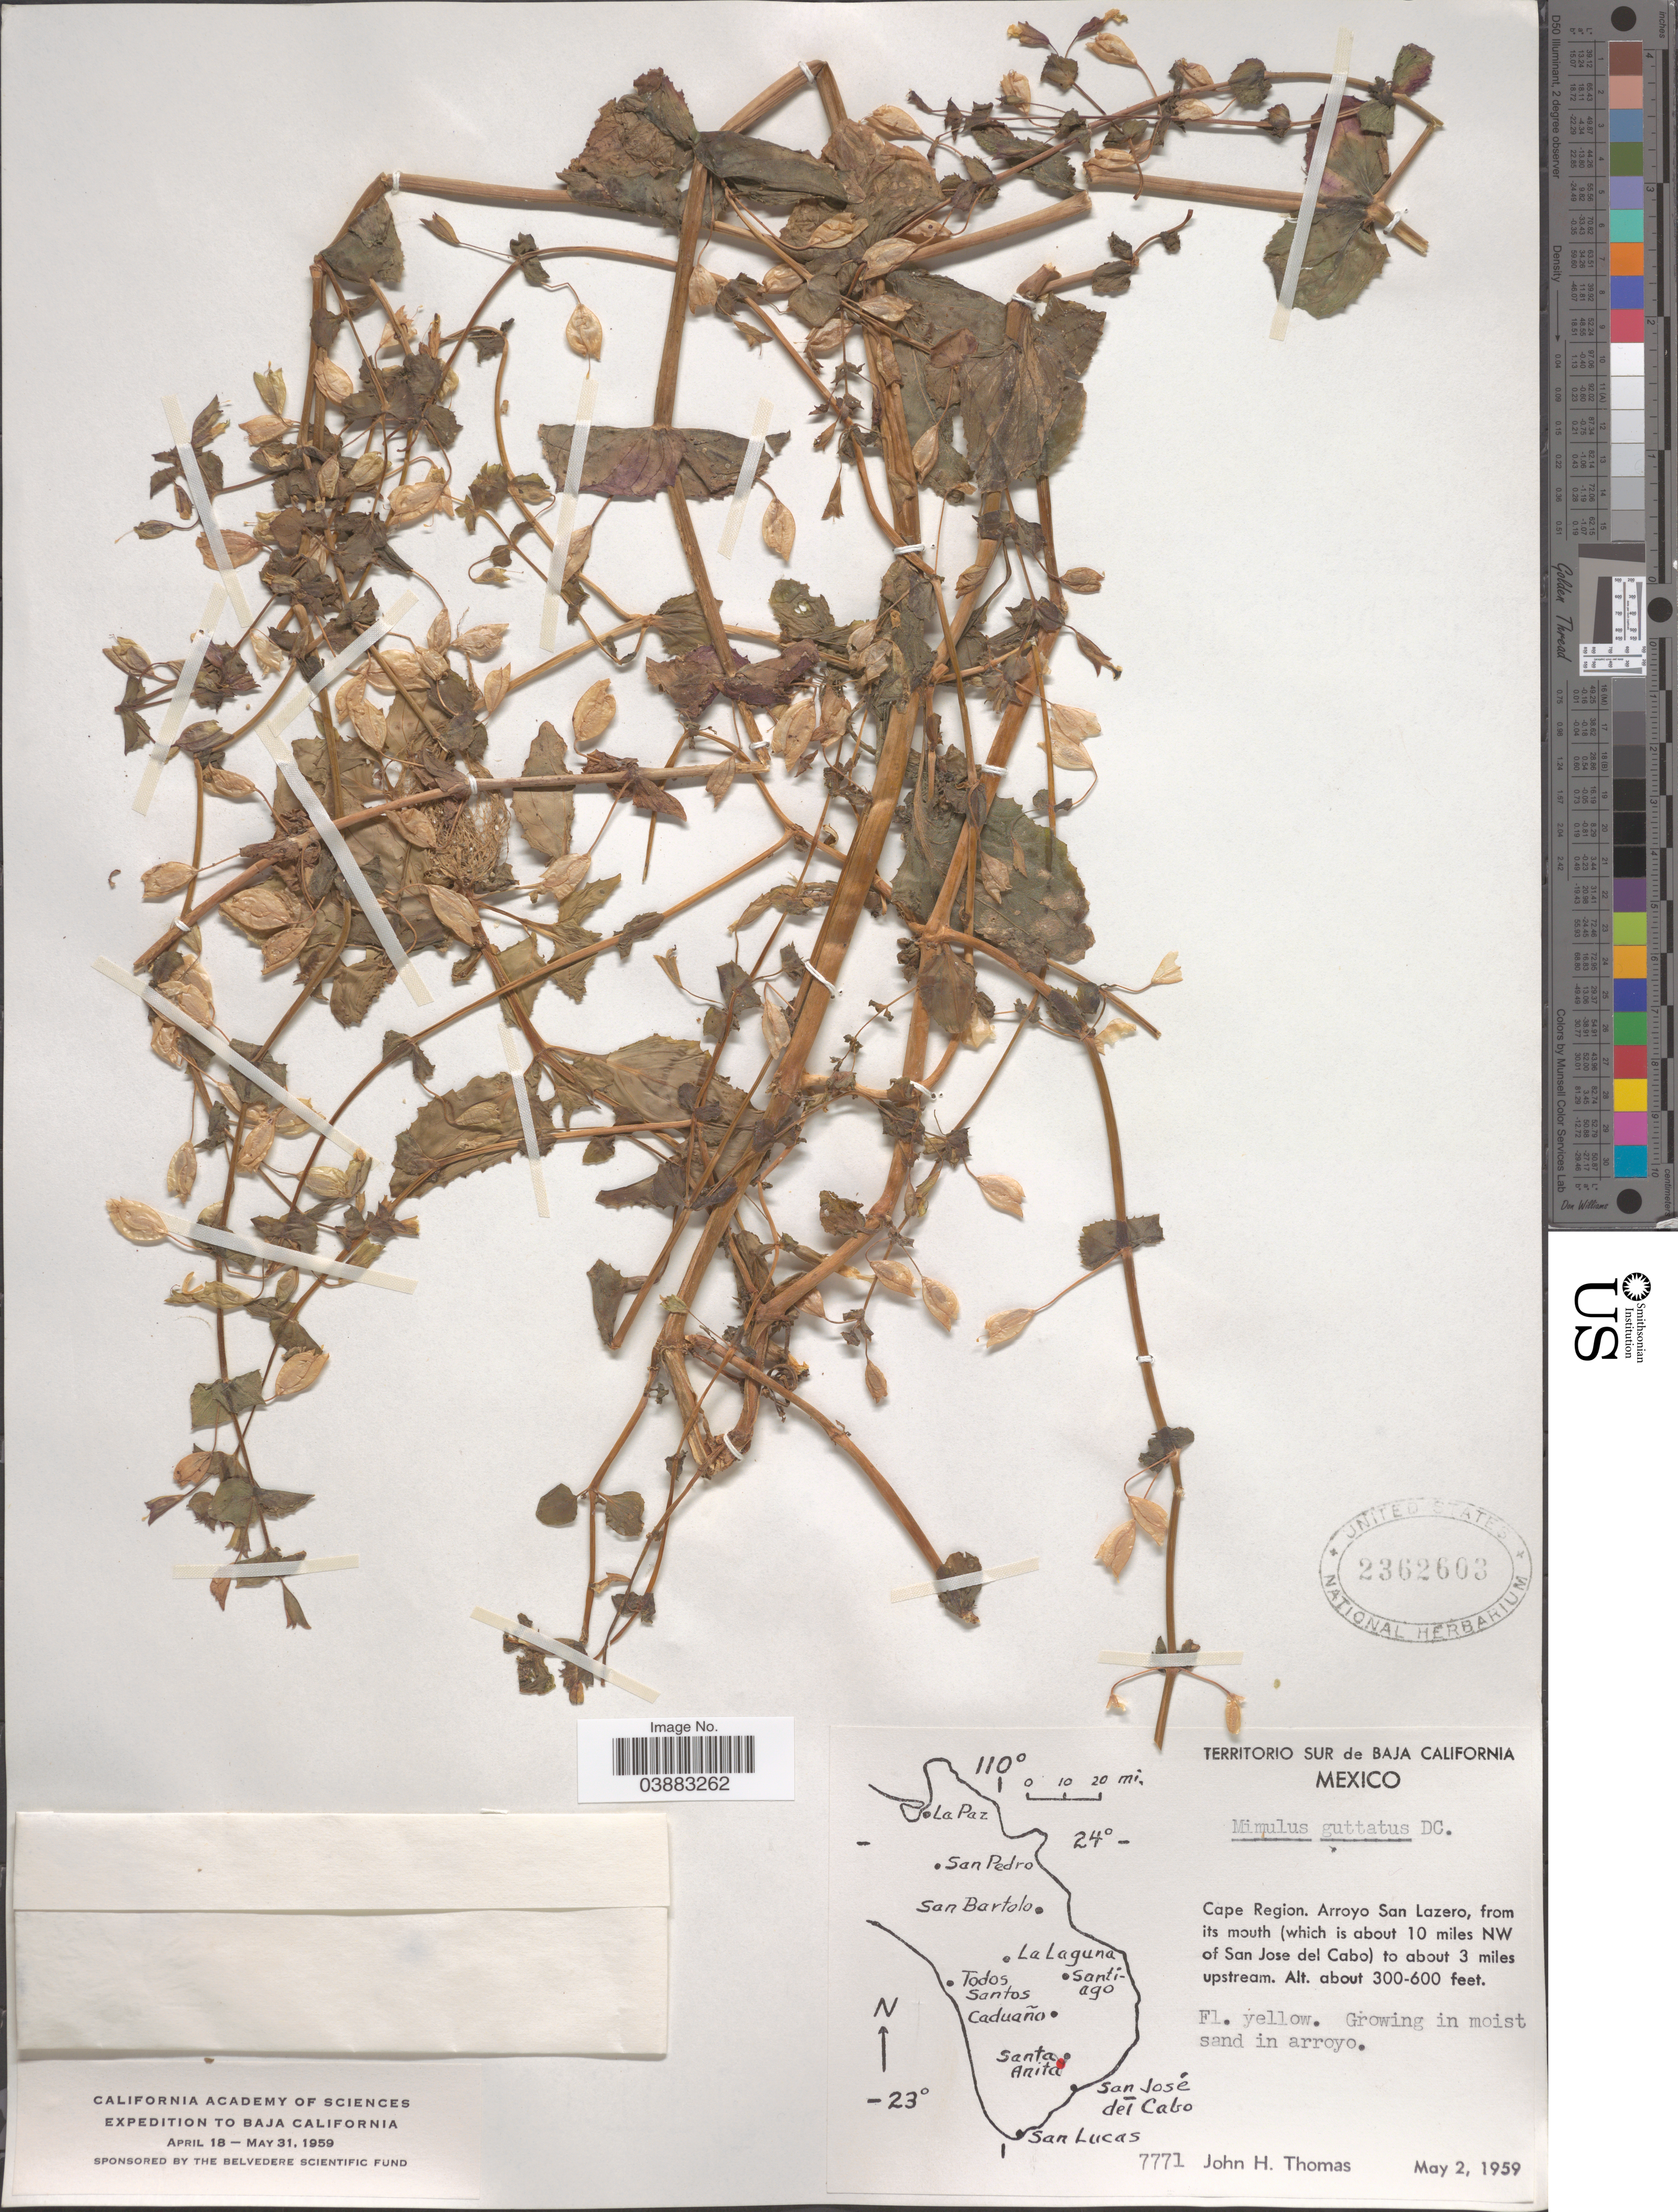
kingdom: Plantae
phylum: Tracheophyta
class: Magnoliopsida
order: Lamiales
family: Phrymaceae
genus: Mimulus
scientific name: Mimulus guttatus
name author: DC.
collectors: J. H. Thomas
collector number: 7771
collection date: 1959-05-02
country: Mexico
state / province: Baja California Sur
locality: Territorio Sur de Baja California. Cape Region. Arroyo San Lazero, from its mouth (which is about 10 miles NW of San Jose del Cabo) to about 3 miles upstream.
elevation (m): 91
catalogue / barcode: US 2362603